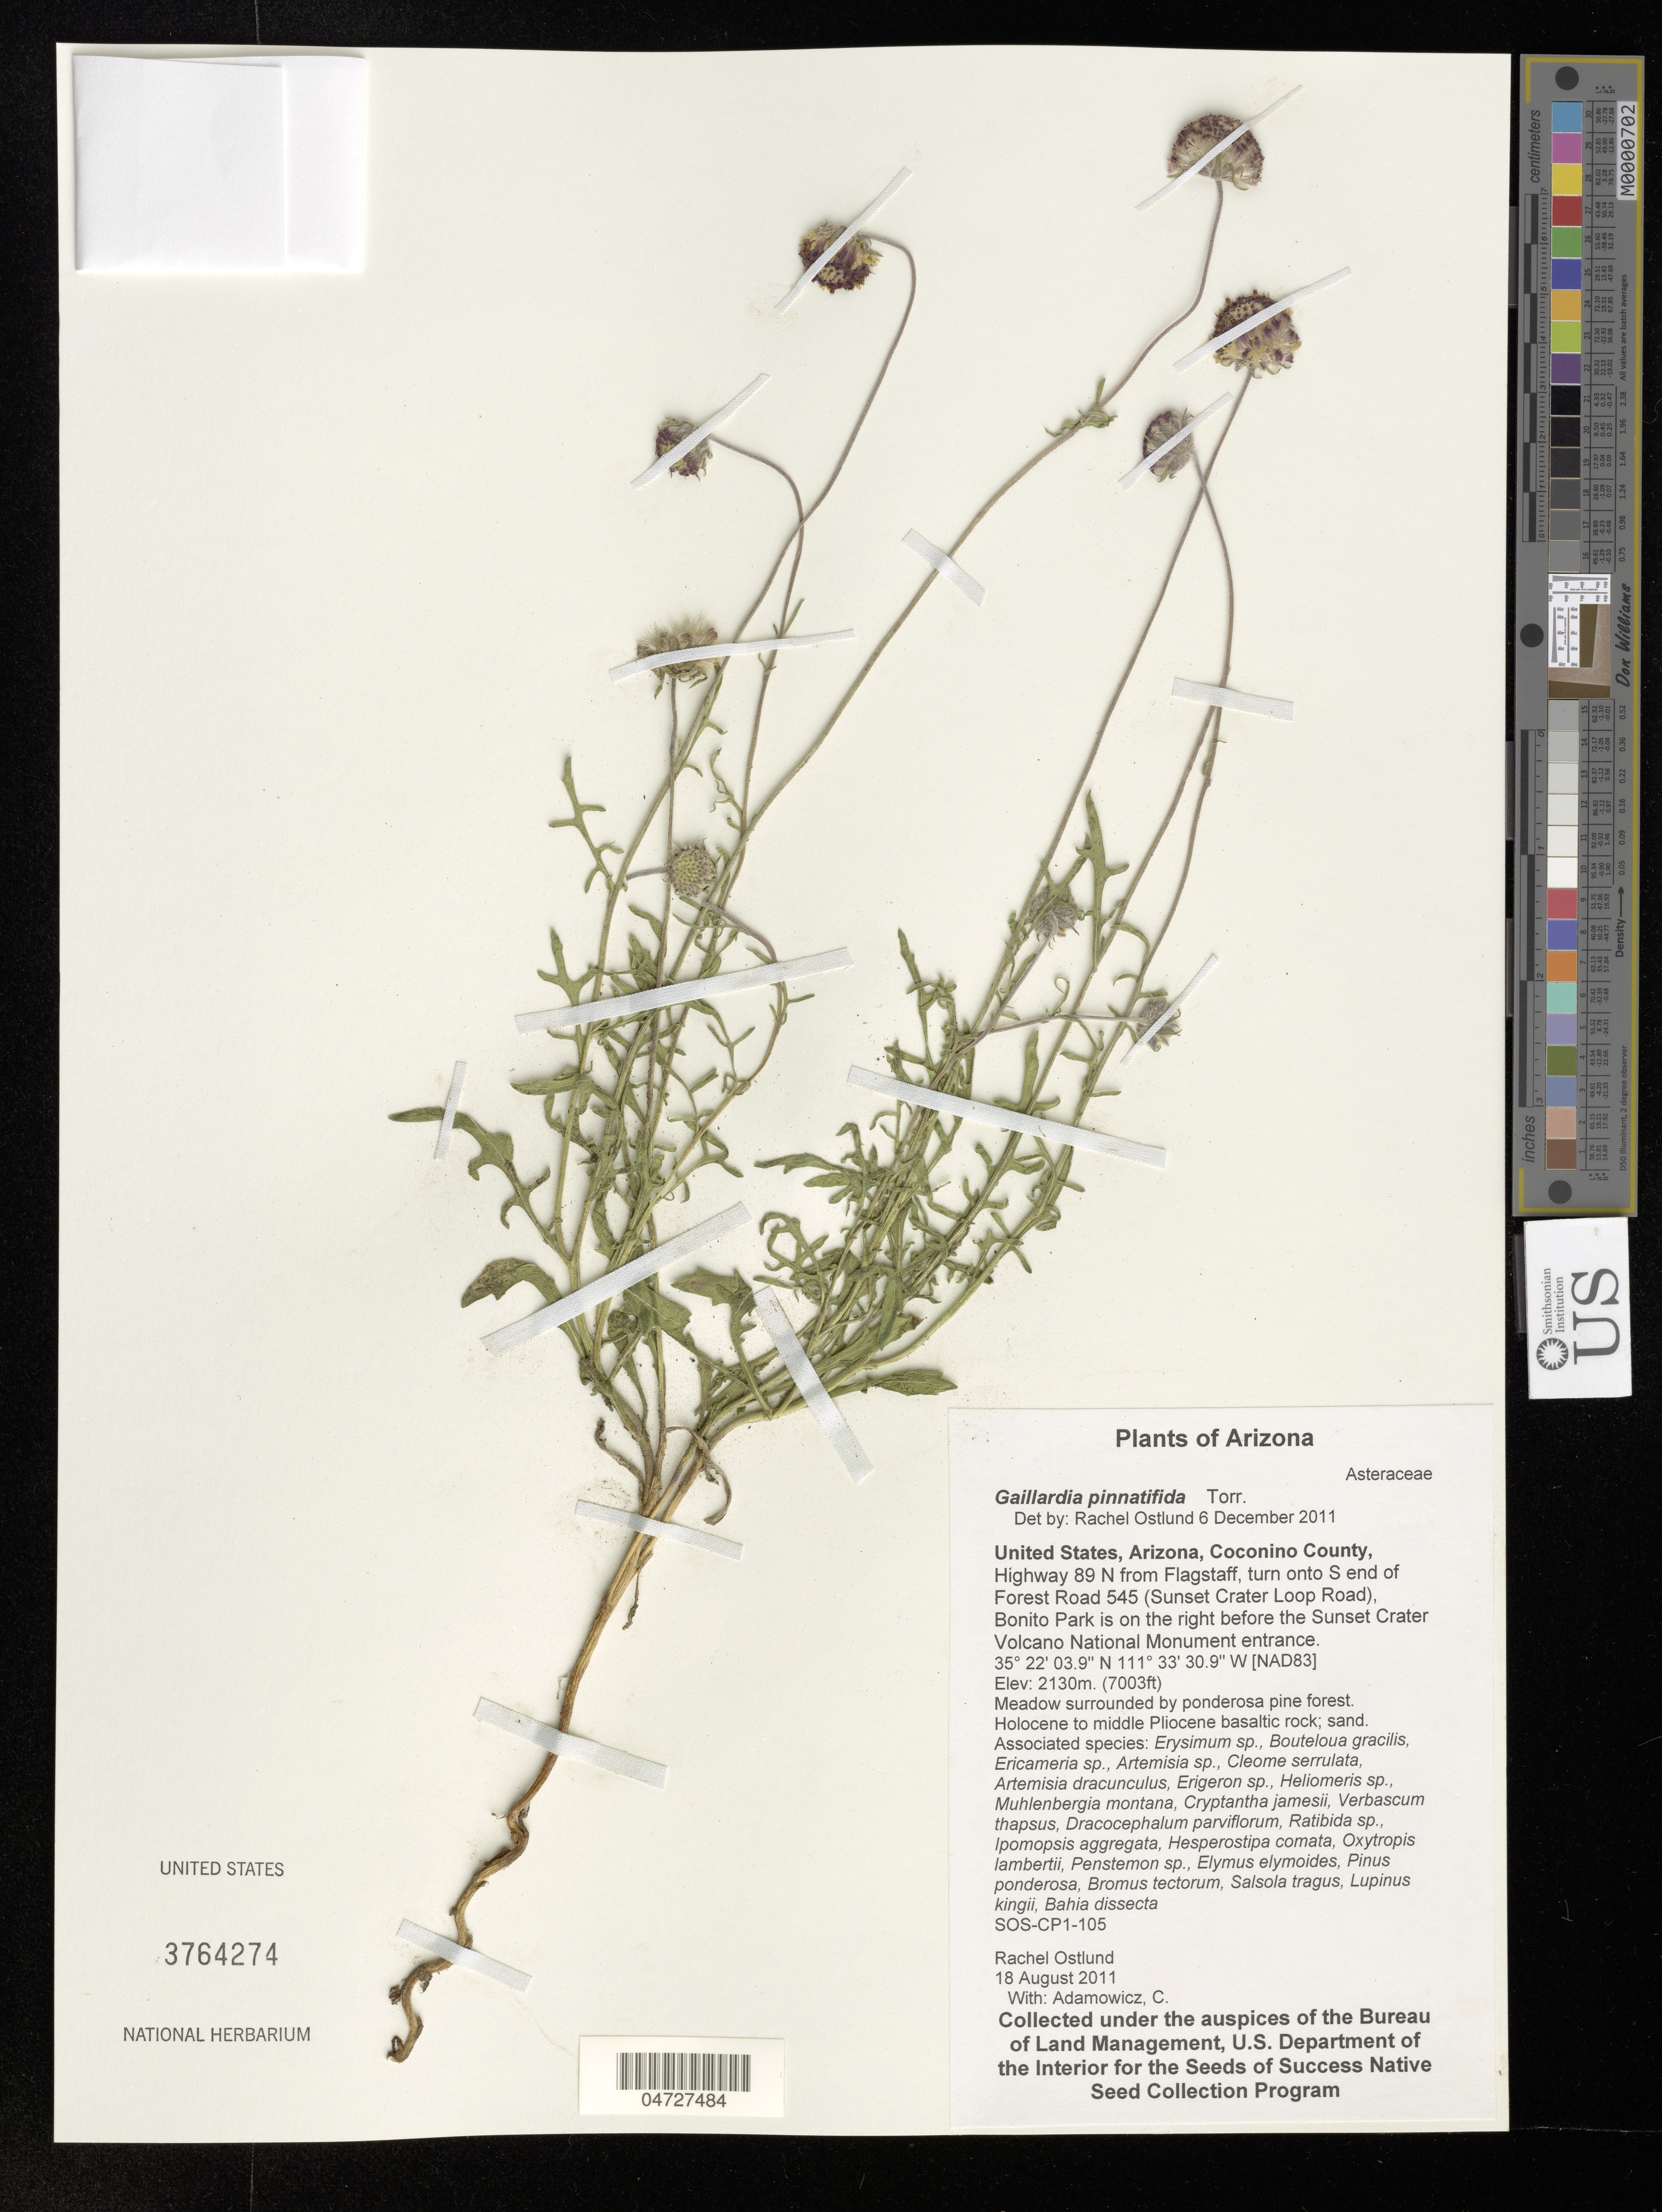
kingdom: Plantae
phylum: Tracheophyta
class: Magnoliopsida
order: Asterales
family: Asteraceae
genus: Gaillardia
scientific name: Gaillardia pinnatifida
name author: Torr.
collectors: R. Ostlund & C. Adamowicz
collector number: SOS-CP1-105?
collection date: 2011-08-18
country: United States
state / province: Arizona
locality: Coconino County, Highway 89 N from Flagstaff, turn onto S end of Forest Road 545 (Sunset Crater Loop Road), Bonito Park is on the right before the Sunset Crater Volcano National Monument entrance.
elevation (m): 2130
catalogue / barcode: US 3764274